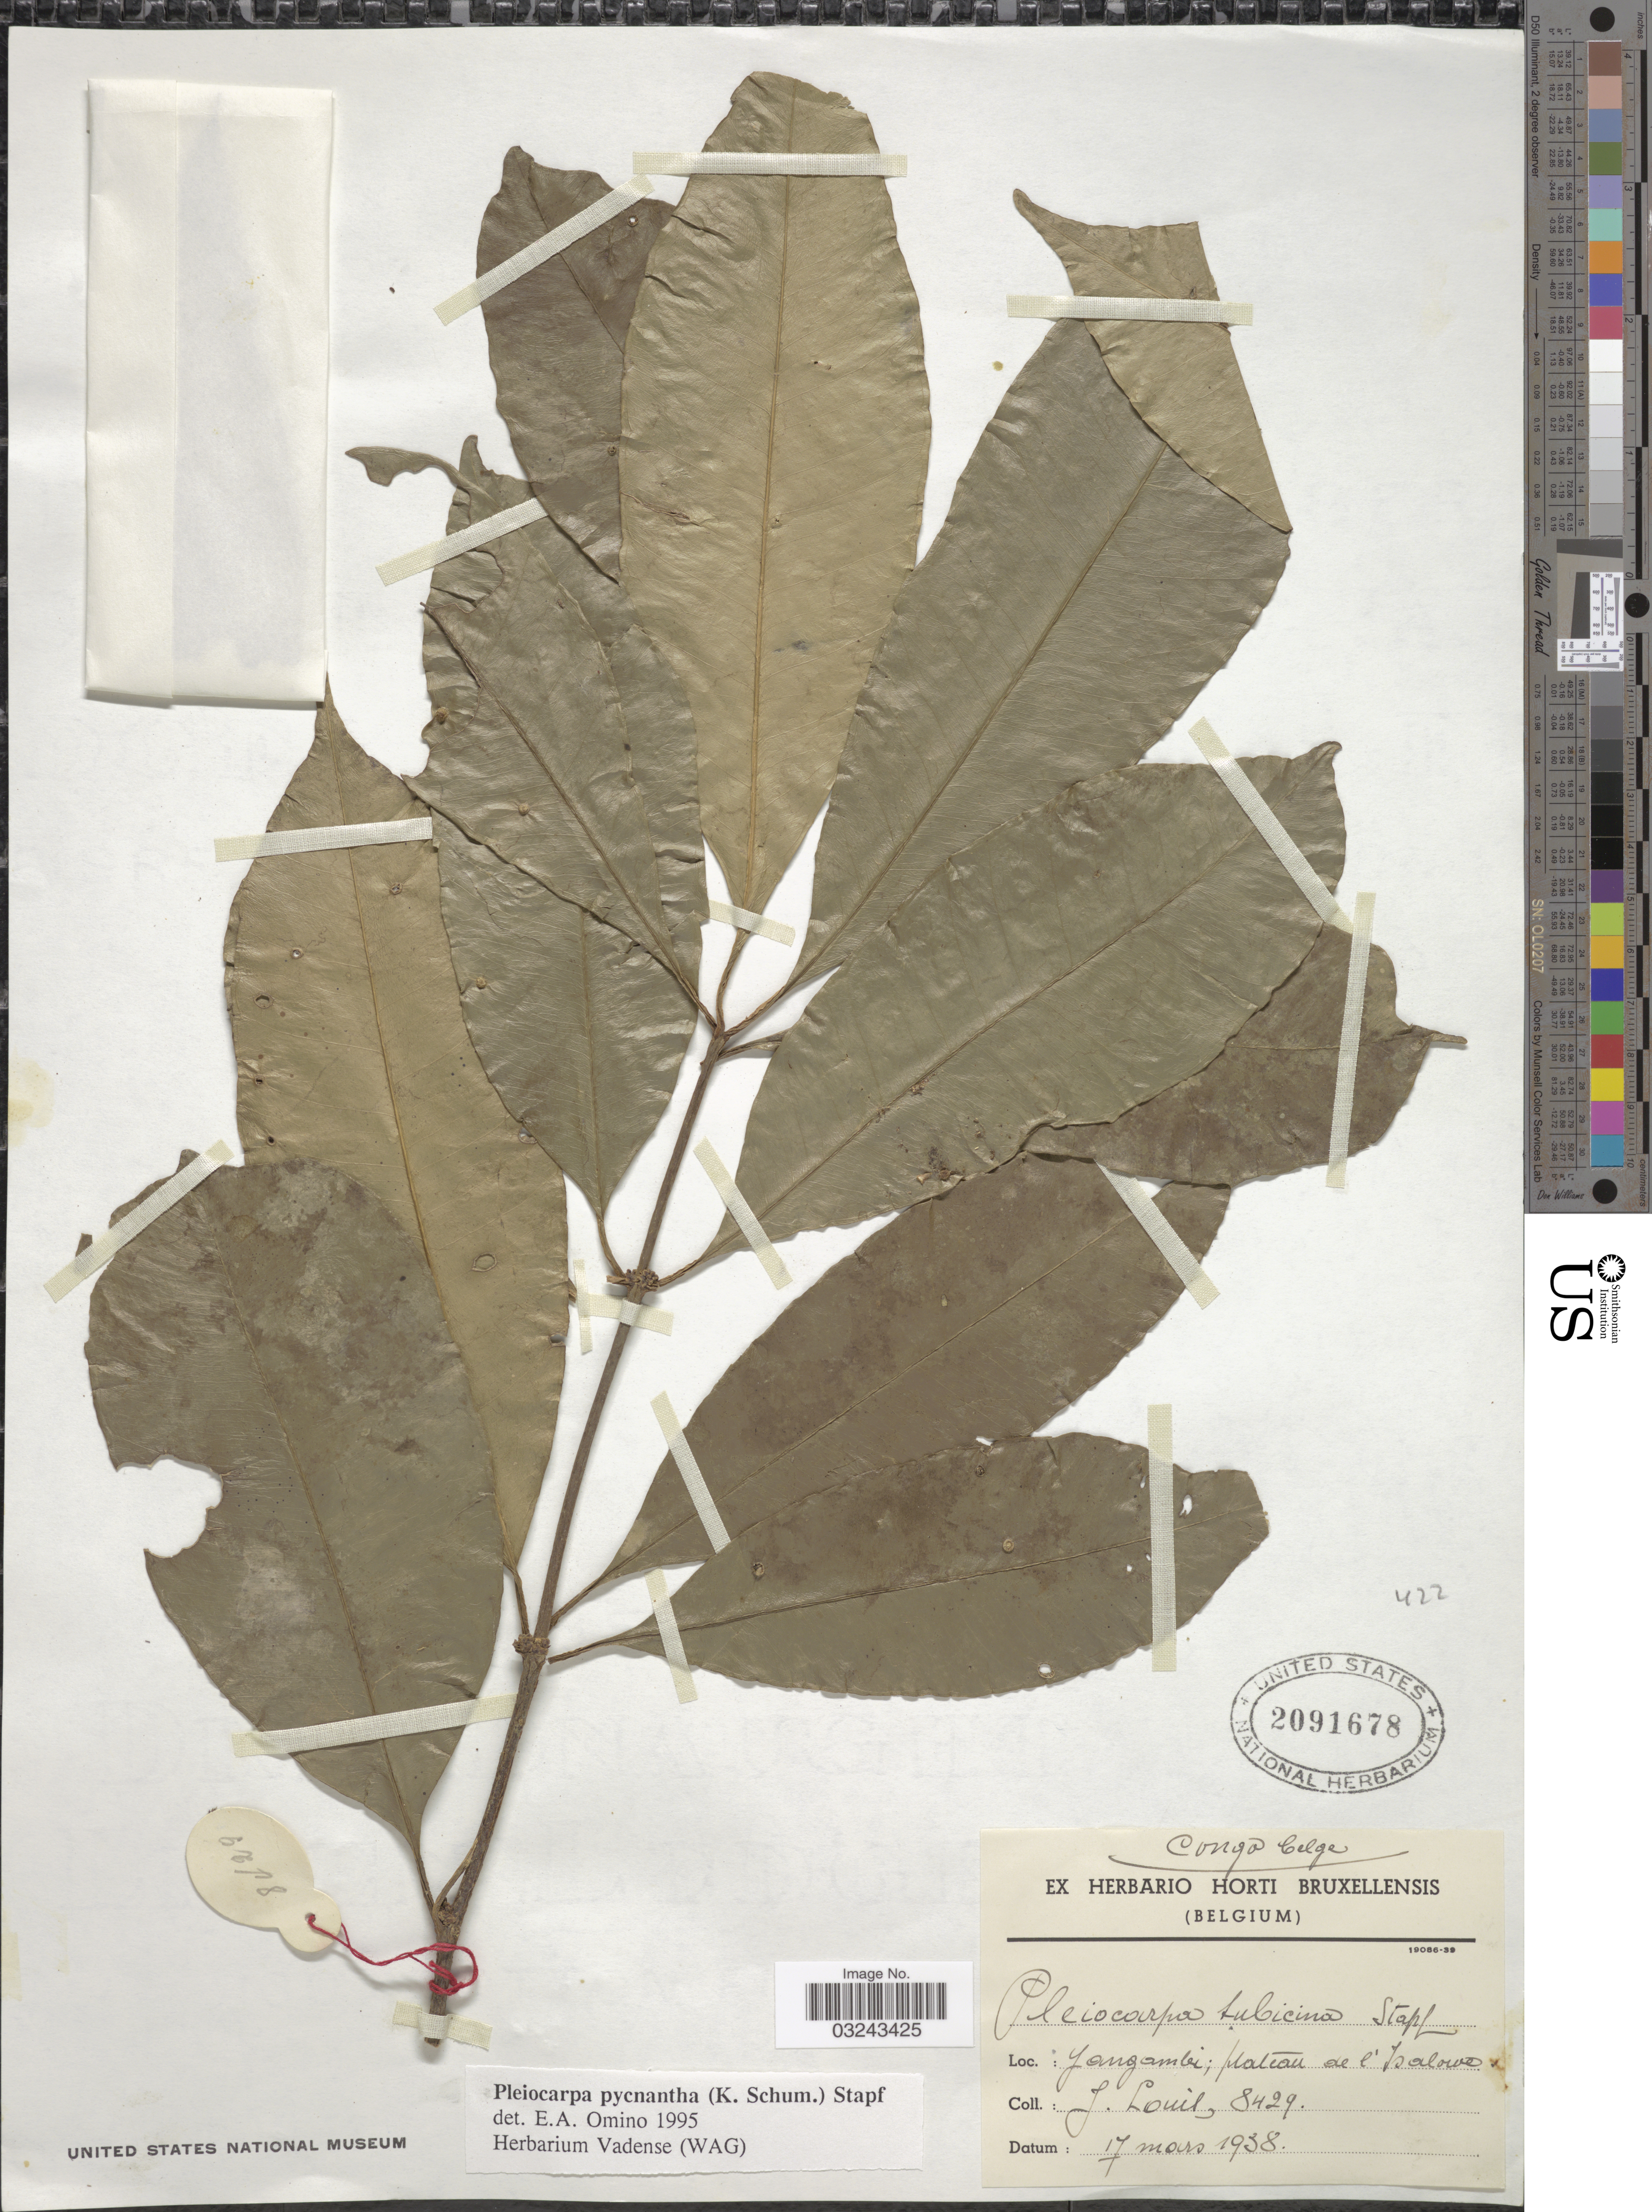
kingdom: Plantae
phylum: Tracheophyta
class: Magnoliopsida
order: Gentianales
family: Apocynaceae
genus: Pleiocarpa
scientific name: Pleiocarpa pycnantha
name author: (K. Schum.) Stapf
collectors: J. Louis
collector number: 8429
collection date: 1938-03-17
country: Congo, Democratic Republic of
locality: Congo Belge, Yangambi; plateau de l'Isalowe.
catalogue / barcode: US 2091678